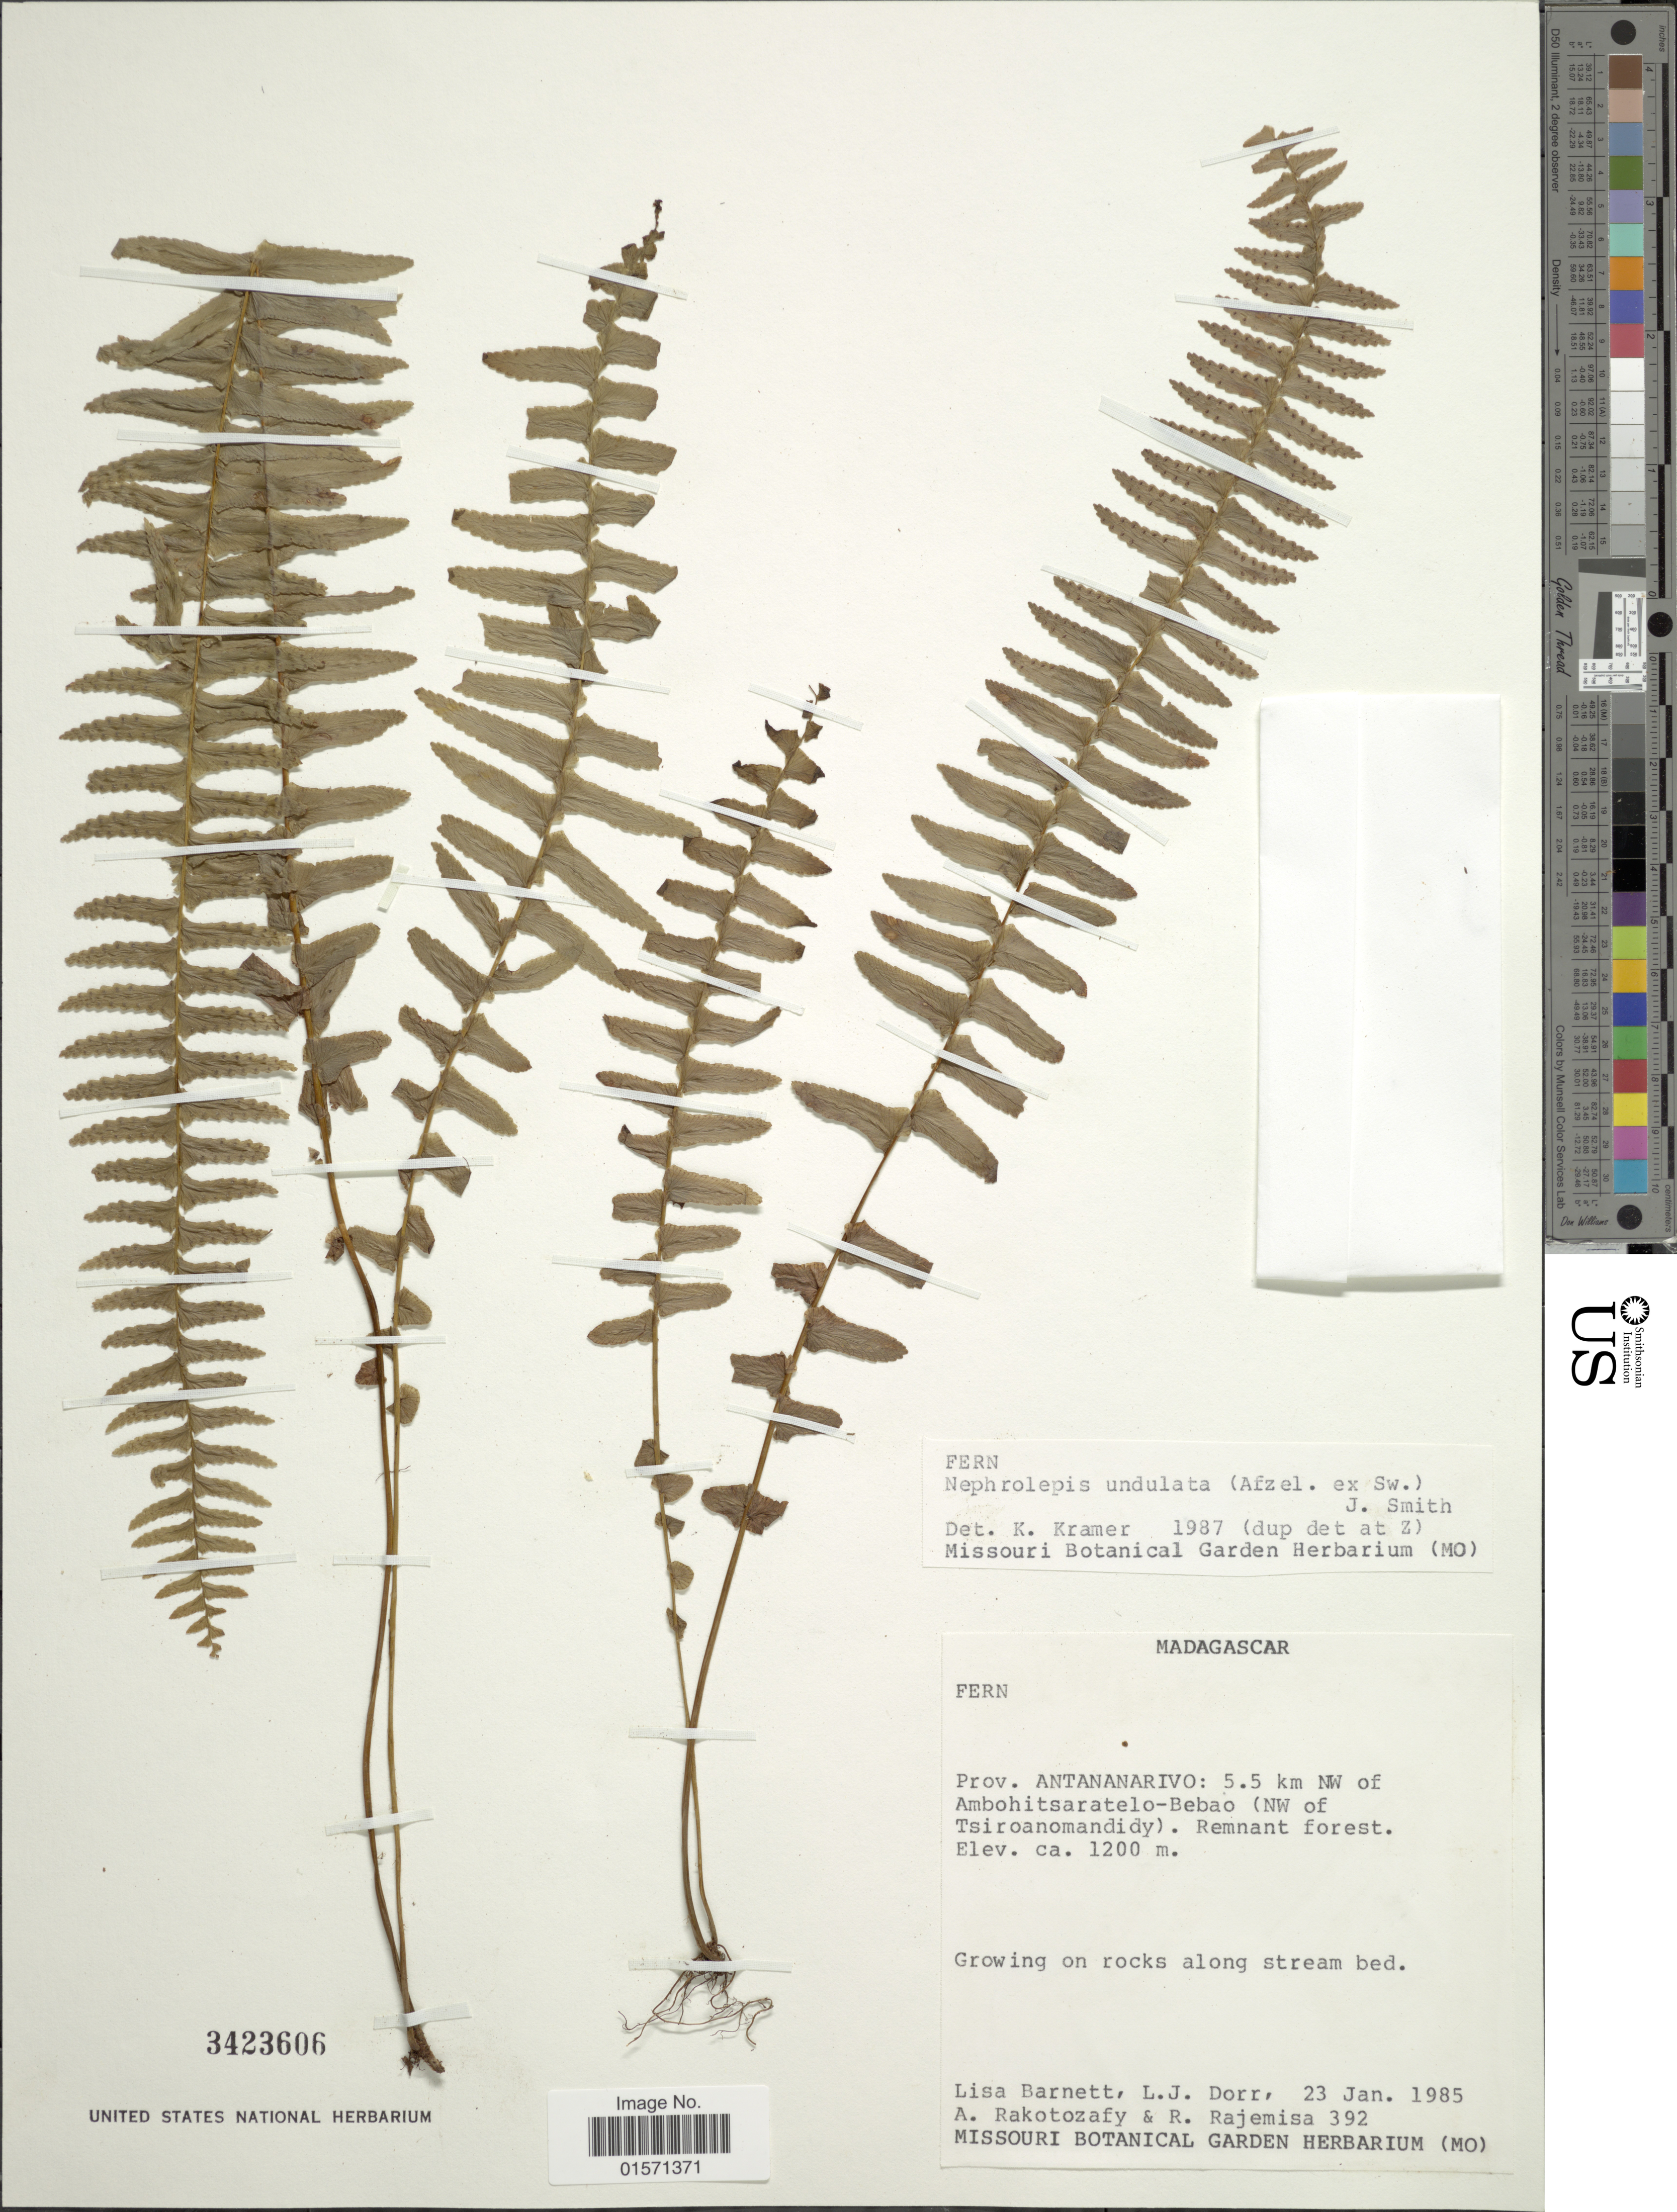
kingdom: Plantae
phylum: Tracheophyta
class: Polypodiopsida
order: Polypodiales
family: Nephrolepidaceae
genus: Nephrolepis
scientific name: Nephrolepis undulata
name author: J. Sm.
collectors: L. C. Barnett, L. J. Dorr, A. Rakotozafy & R. Rajemisa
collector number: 392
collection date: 1985-01-23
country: Madagascar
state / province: Bongolava / Menabe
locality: Prov. Antananarivo: 5.5 km NW of Ambohitsaratelo-Bebao (NW of Tsiroanomandly)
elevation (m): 1200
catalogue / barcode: US 3423606